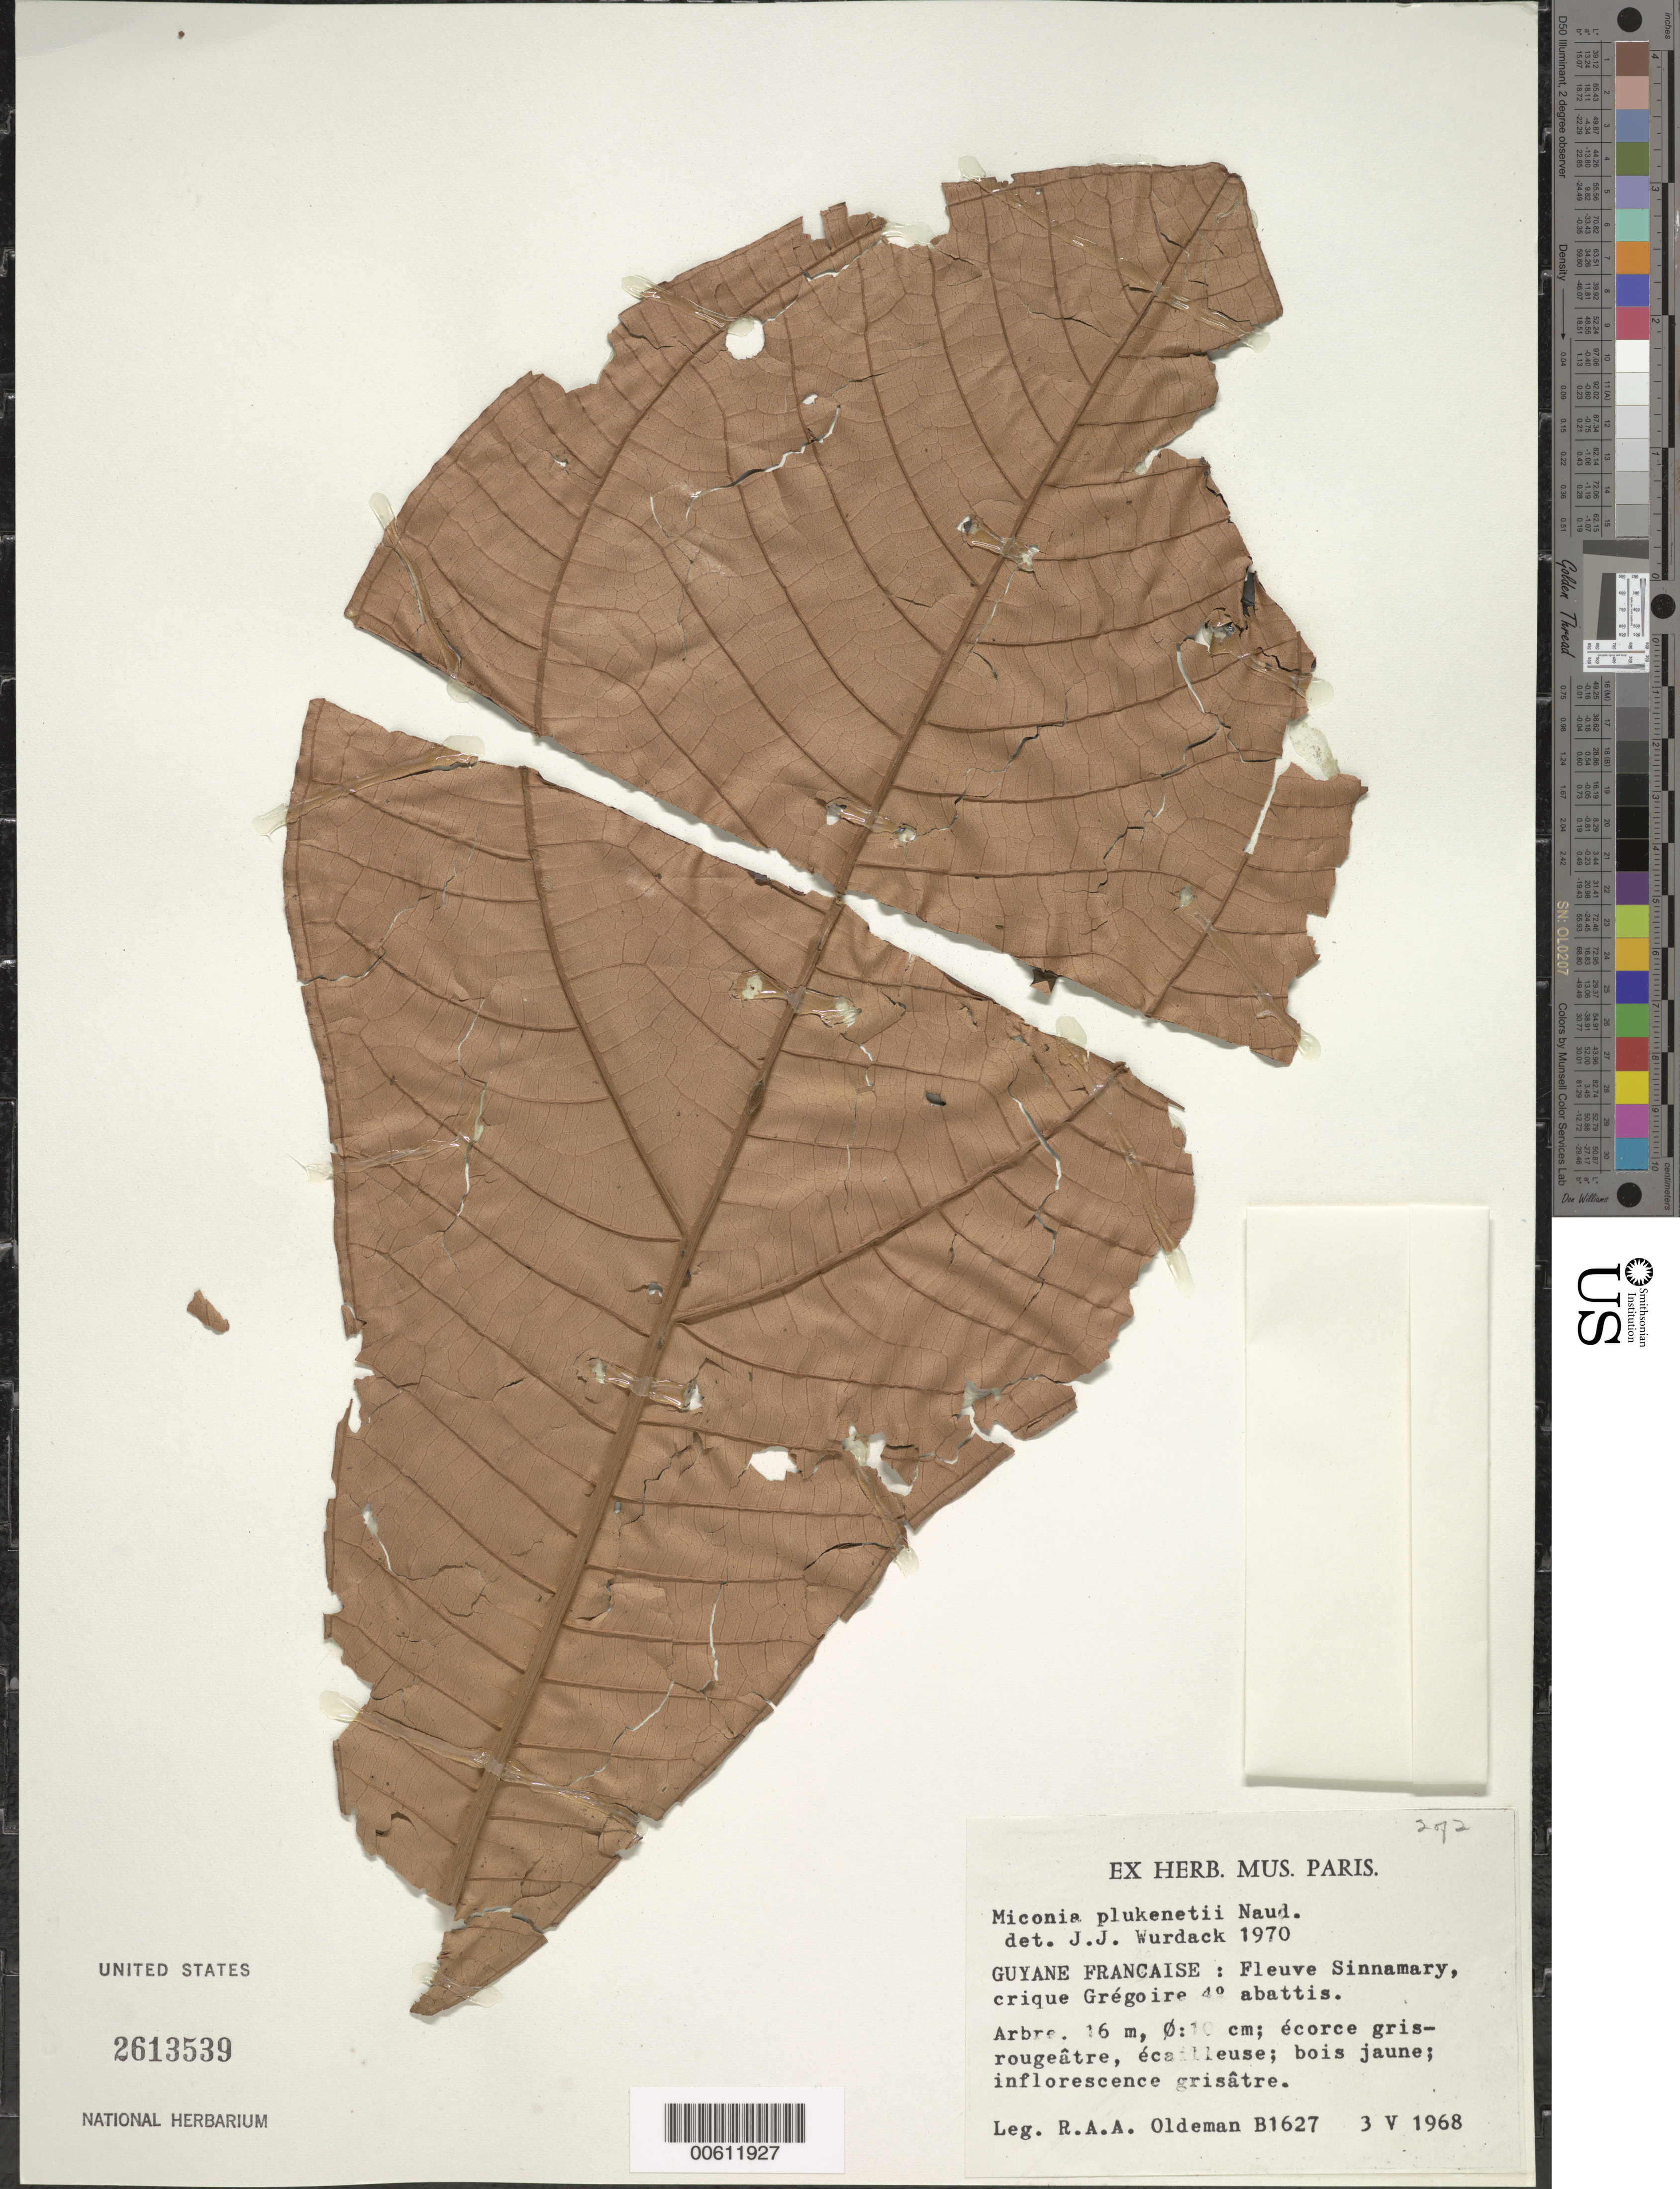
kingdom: Plantae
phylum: Tracheophyta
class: Magnoliopsida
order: Myrtales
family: Melastomataceae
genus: Miconia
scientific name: Miconia plukenetii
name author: Naudin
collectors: R. Oldeman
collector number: B1627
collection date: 1968-05-03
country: French Guiana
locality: Guyane Francaise: Fleuve Sinnamary, crique Grégoire 4° abattis.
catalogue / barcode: US 2613539